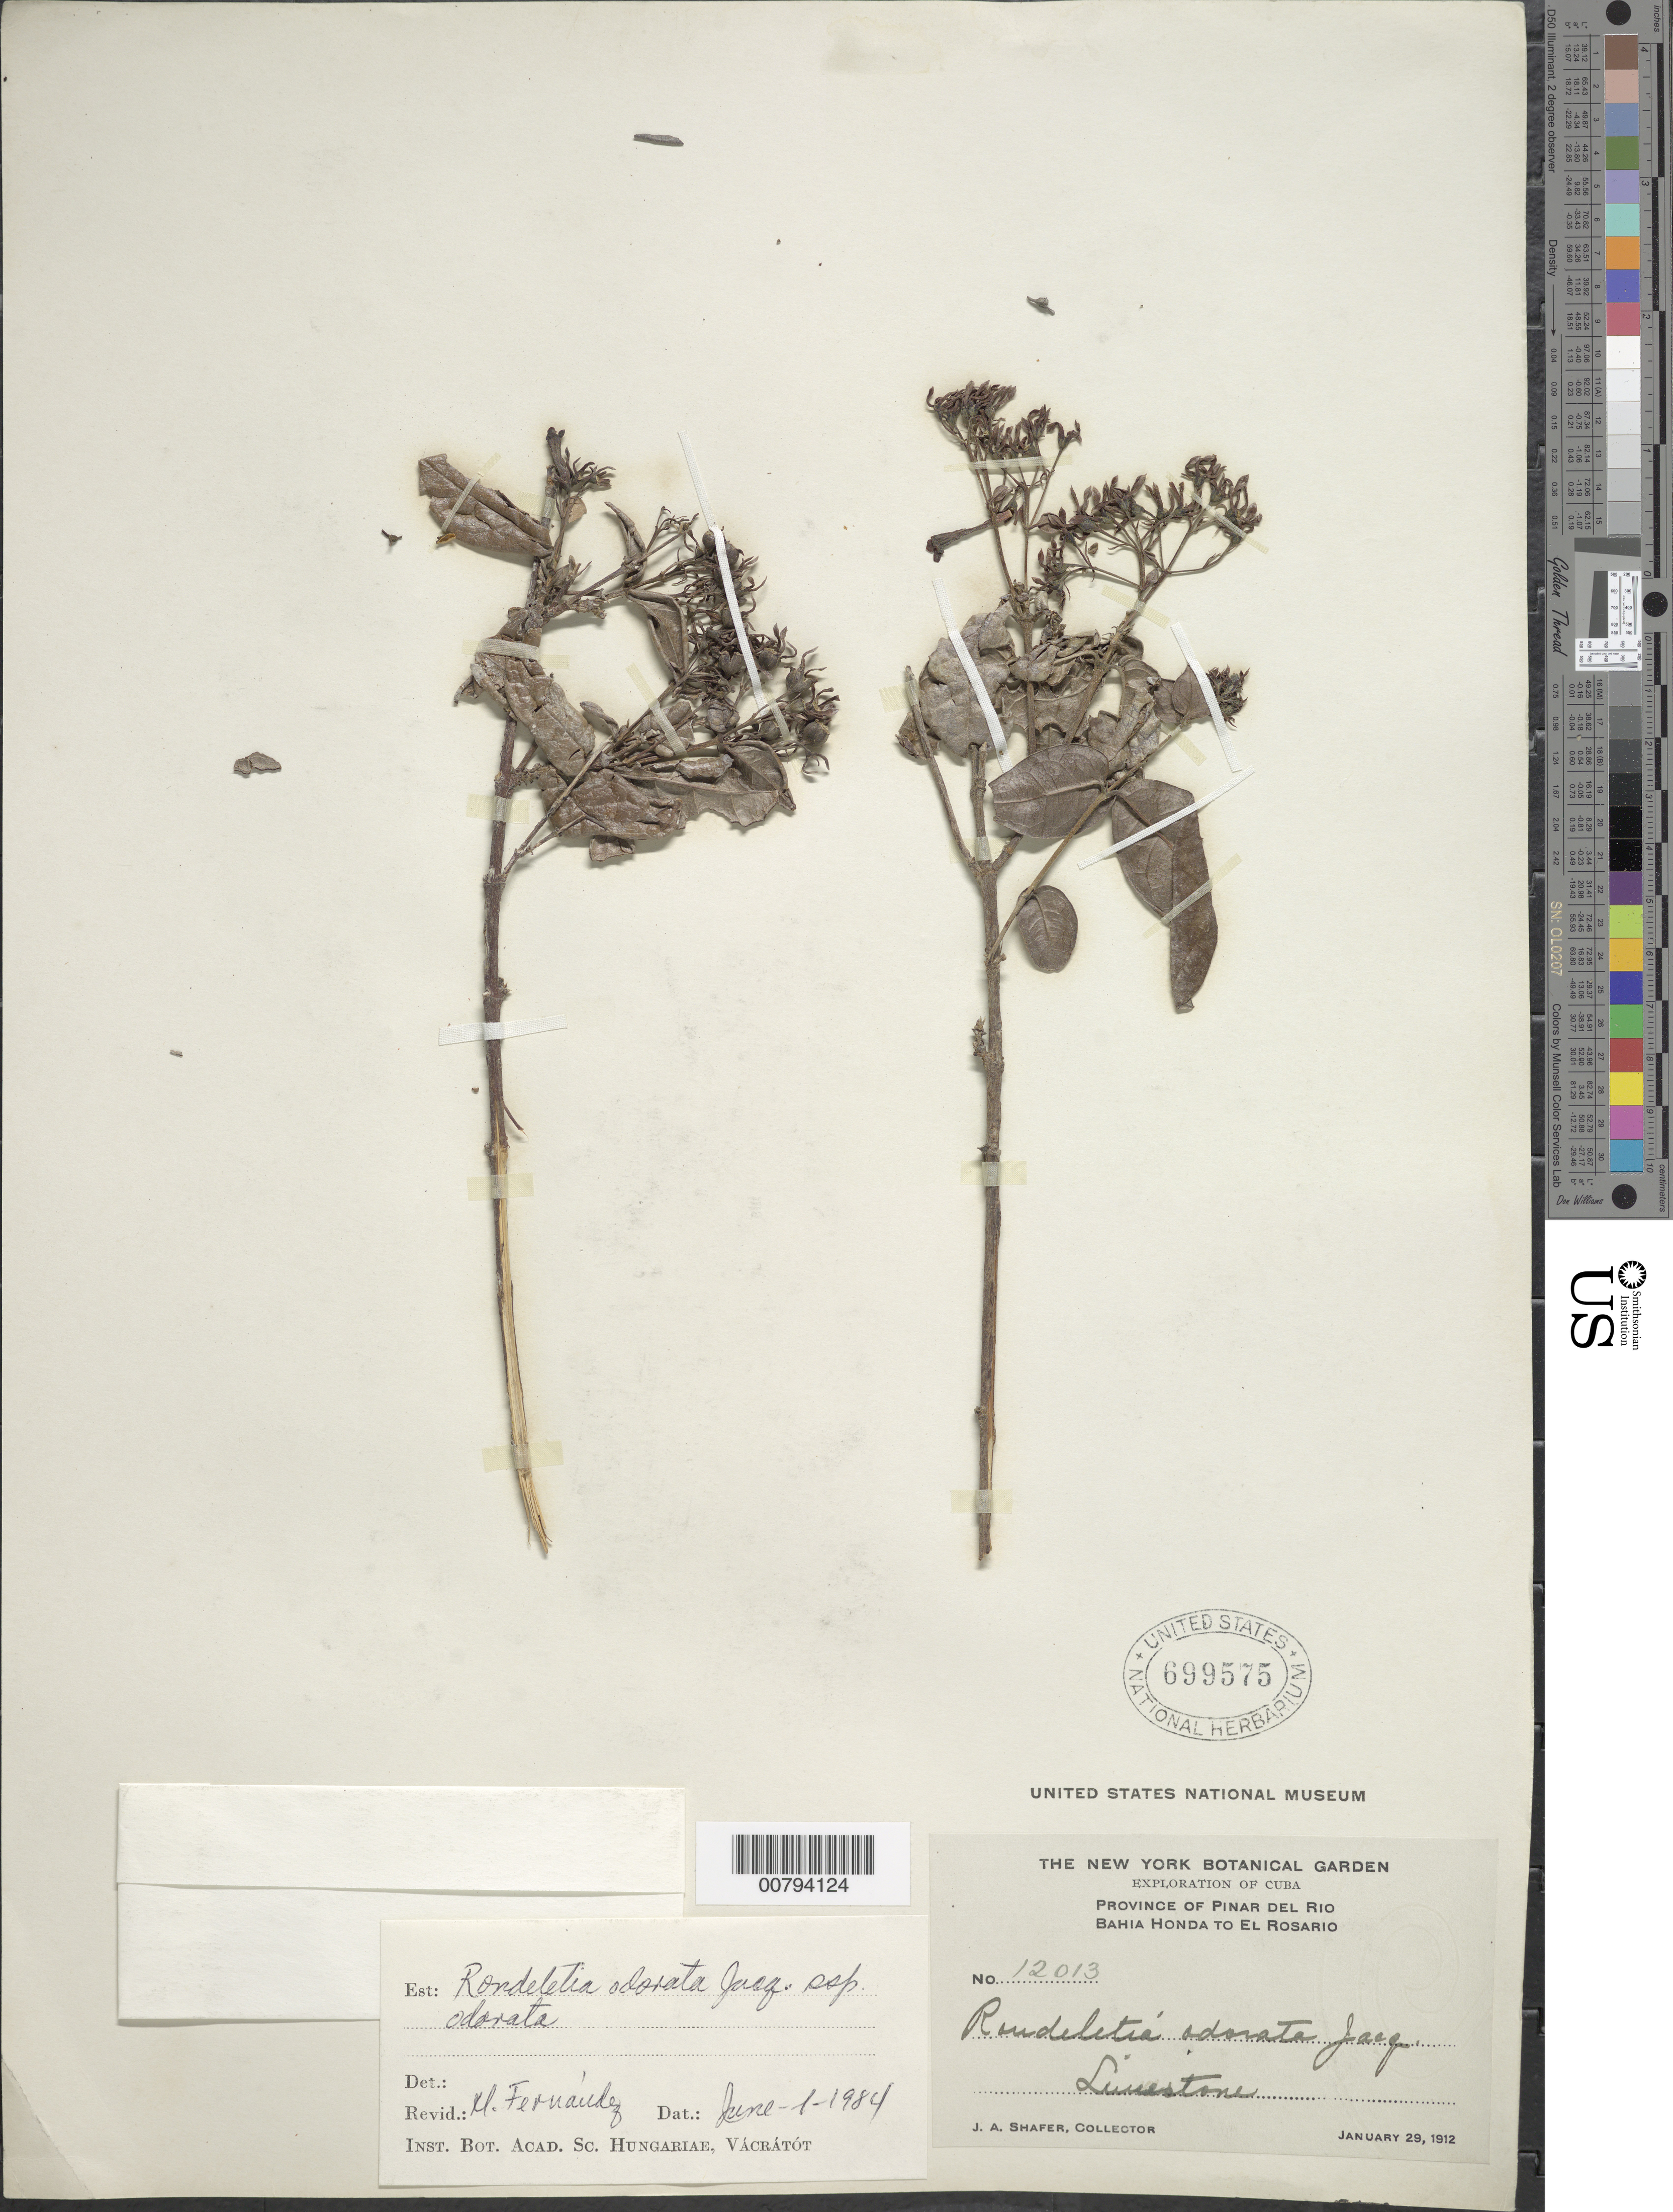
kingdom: Plantae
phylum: Tracheophyta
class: Magnoliopsida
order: Gentianales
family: Rubiaceae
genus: Rondeletia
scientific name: Rondeletia odorata subsp. odorata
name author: Jacq.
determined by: Fernandez, M.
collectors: J. A. Shafer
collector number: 12013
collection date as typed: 29 Jan 1912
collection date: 1912-01-29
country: Cuba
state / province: Pinar del Río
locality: Bahia Honda to El Rosario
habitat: Limestone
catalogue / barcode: US 699575